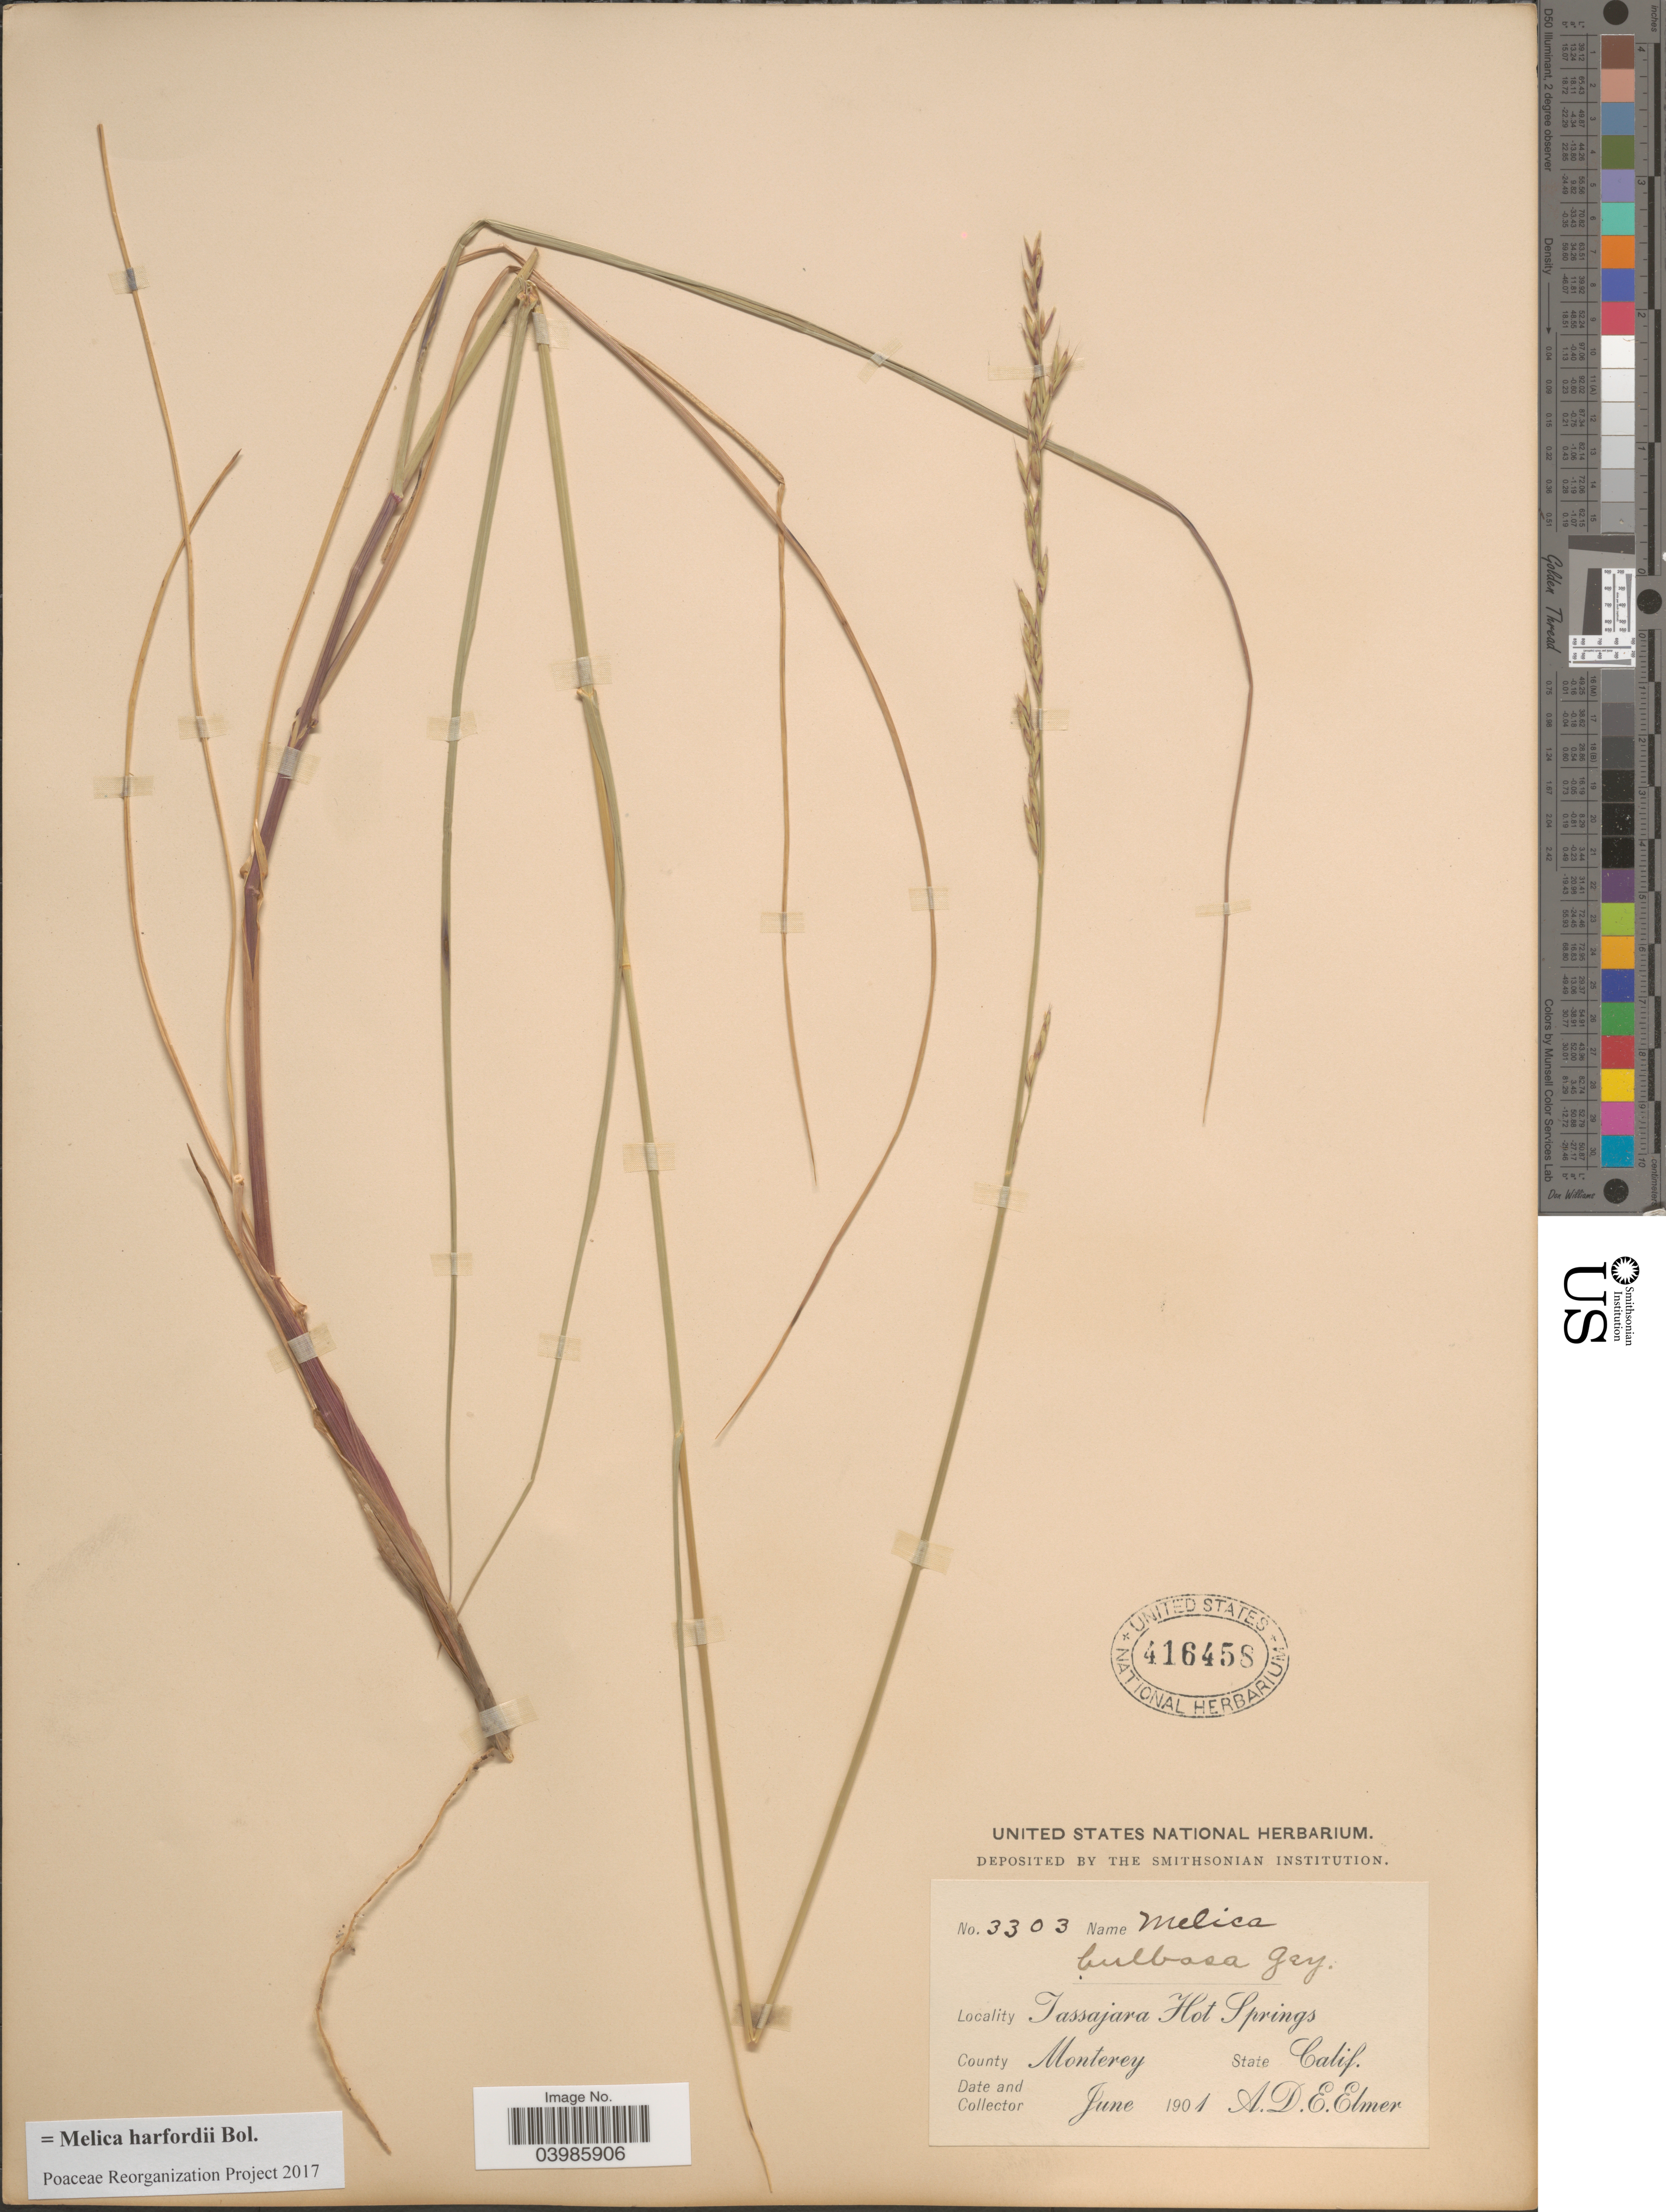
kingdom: Plantae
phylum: Tracheophyta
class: Liliopsida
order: Poales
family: Poaceae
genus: Melica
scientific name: Melica harfordii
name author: Bol.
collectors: A. D. E. Elmer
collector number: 3303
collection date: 1901-06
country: United States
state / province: California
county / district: Monterey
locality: Tassajara Hot Springs. County Monterey.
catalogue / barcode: US 416458